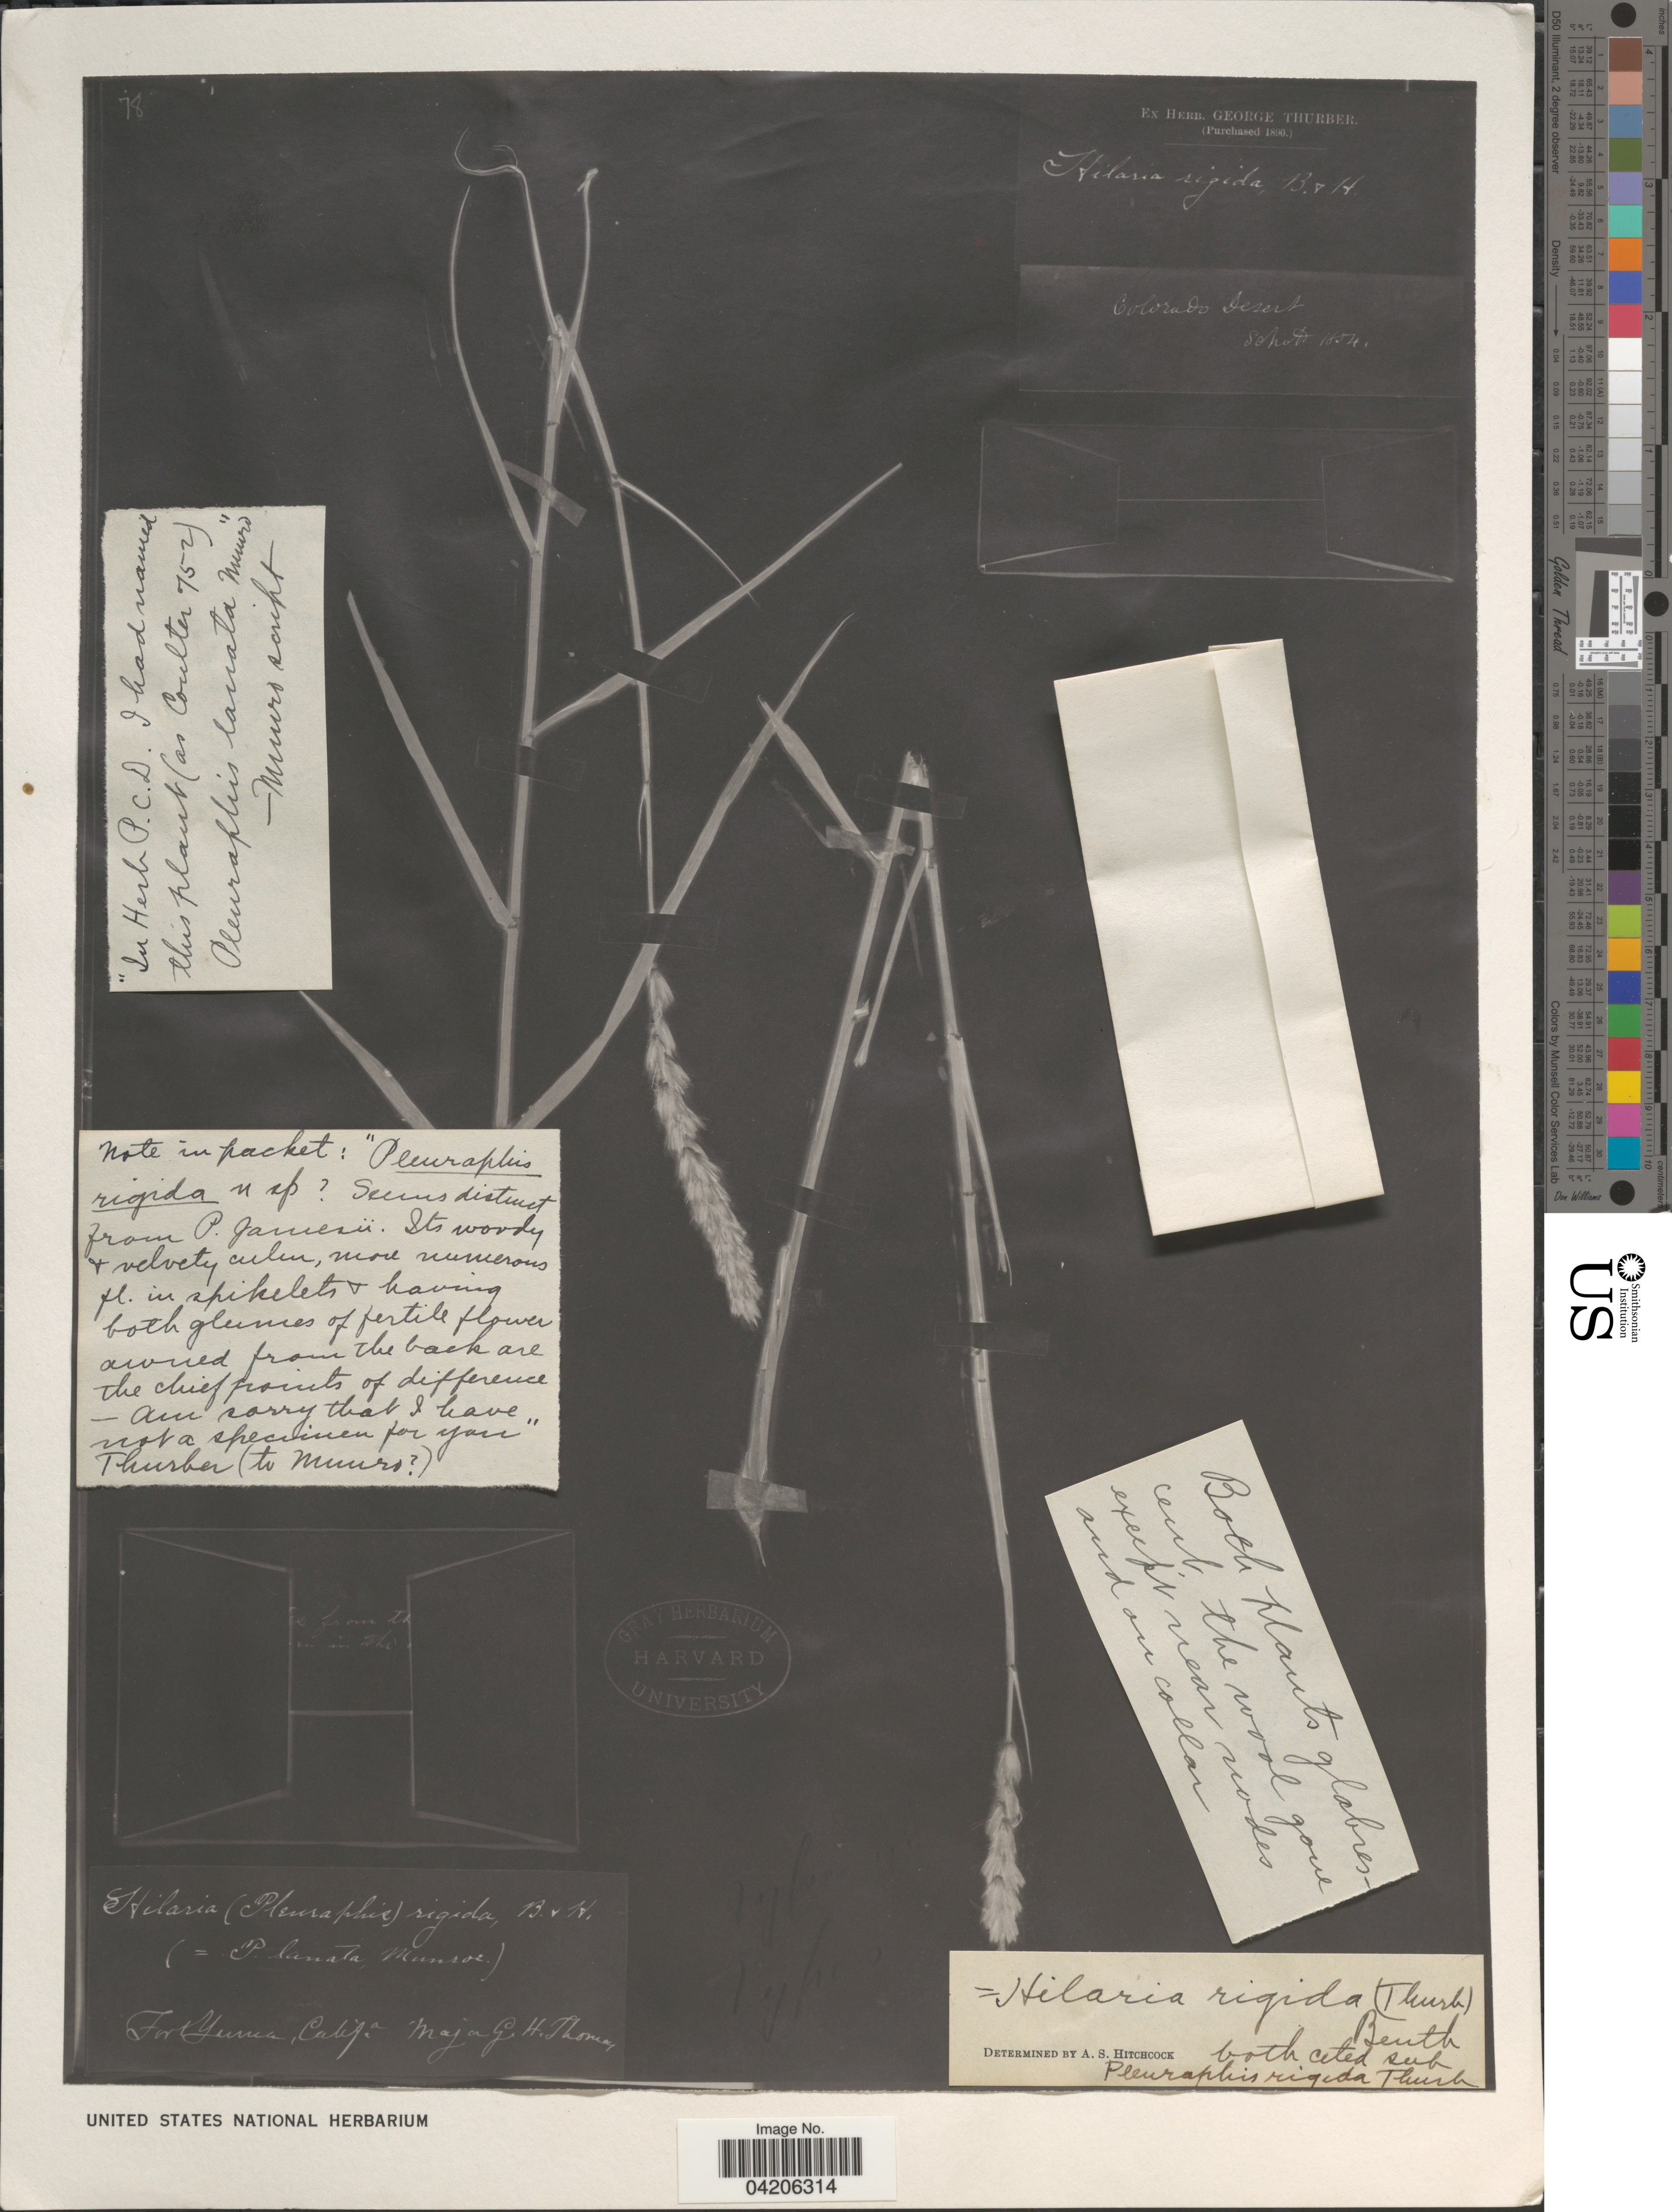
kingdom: Plantae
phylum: Tracheophyta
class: Liliopsida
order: Poales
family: Poaceae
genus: Hilaria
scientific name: Hilaria rigida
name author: (Thurb.) Benth. ex Scribn.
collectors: G. Thomas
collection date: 1854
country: United States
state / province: California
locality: Fort Yuma. Colorado Desert.